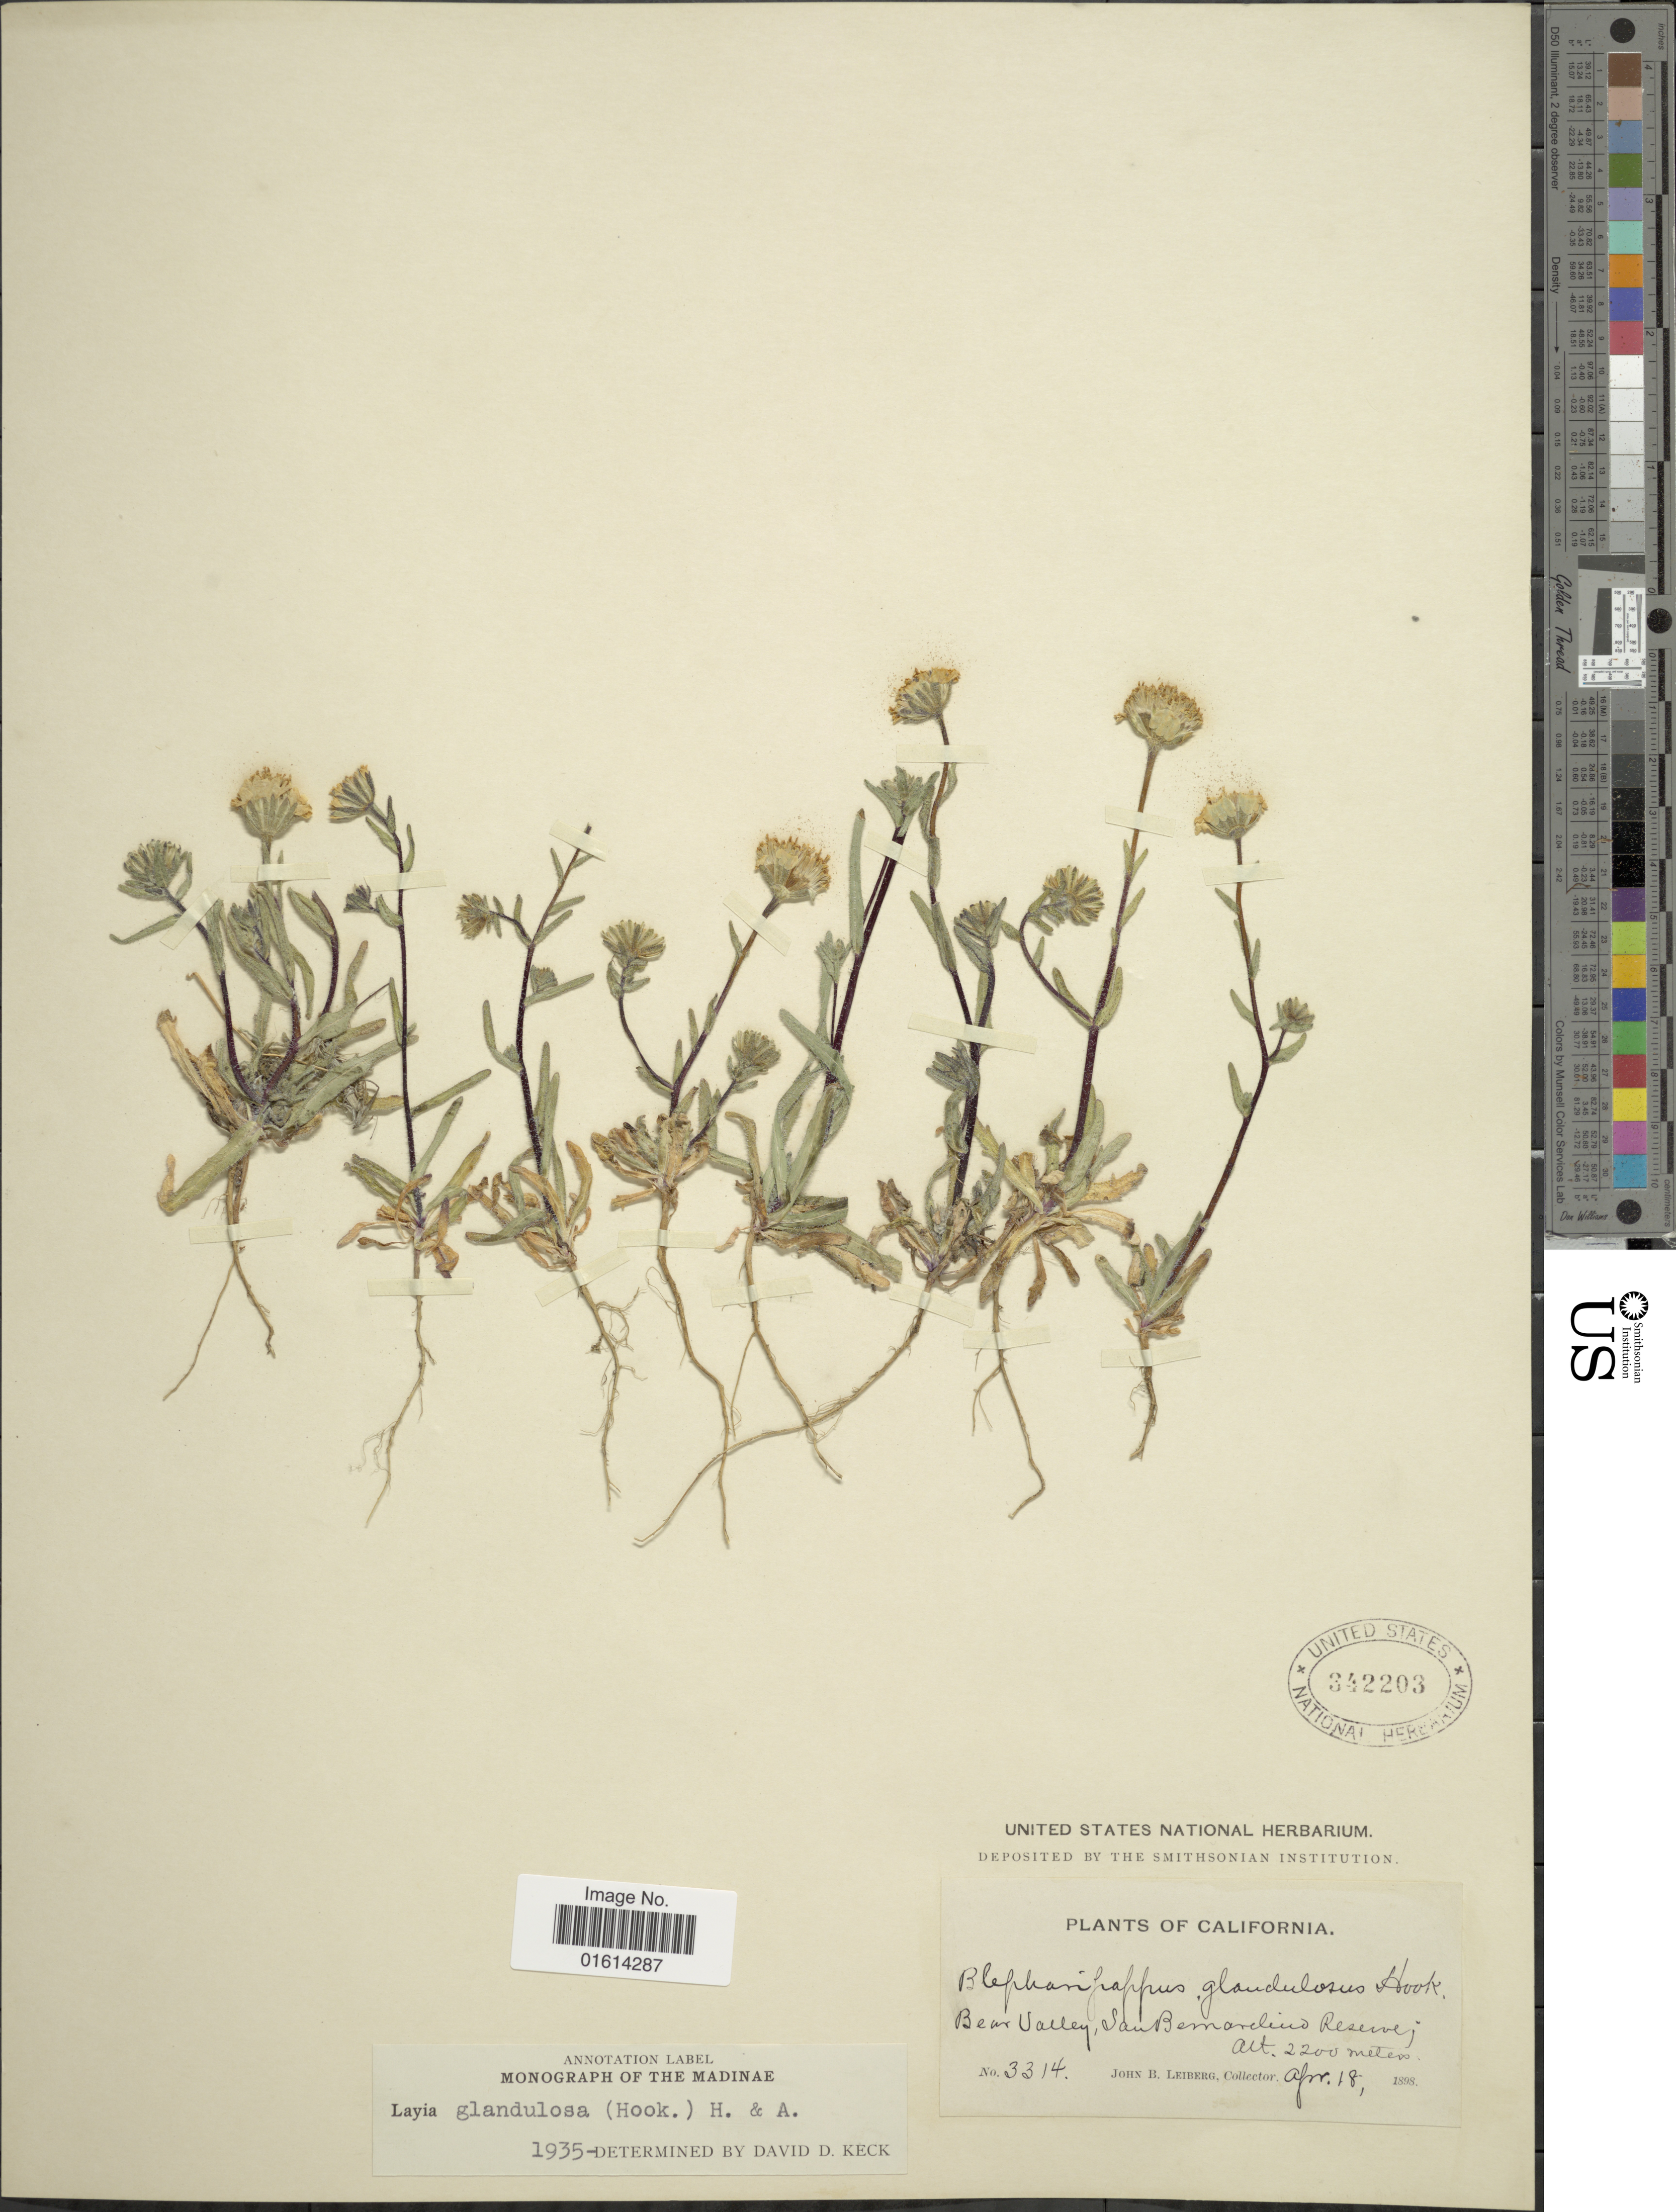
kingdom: Plantae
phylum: Tracheophyta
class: Magnoliopsida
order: Asterales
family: Asteraceae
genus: Layia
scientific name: Layia glandulosa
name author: Hook. & Arn.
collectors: J. B. Leiberg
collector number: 3314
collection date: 1898-04-18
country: United States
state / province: California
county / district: San Bernardino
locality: Bear Valley, San Bernardino Reserve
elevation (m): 2200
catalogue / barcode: US 342203